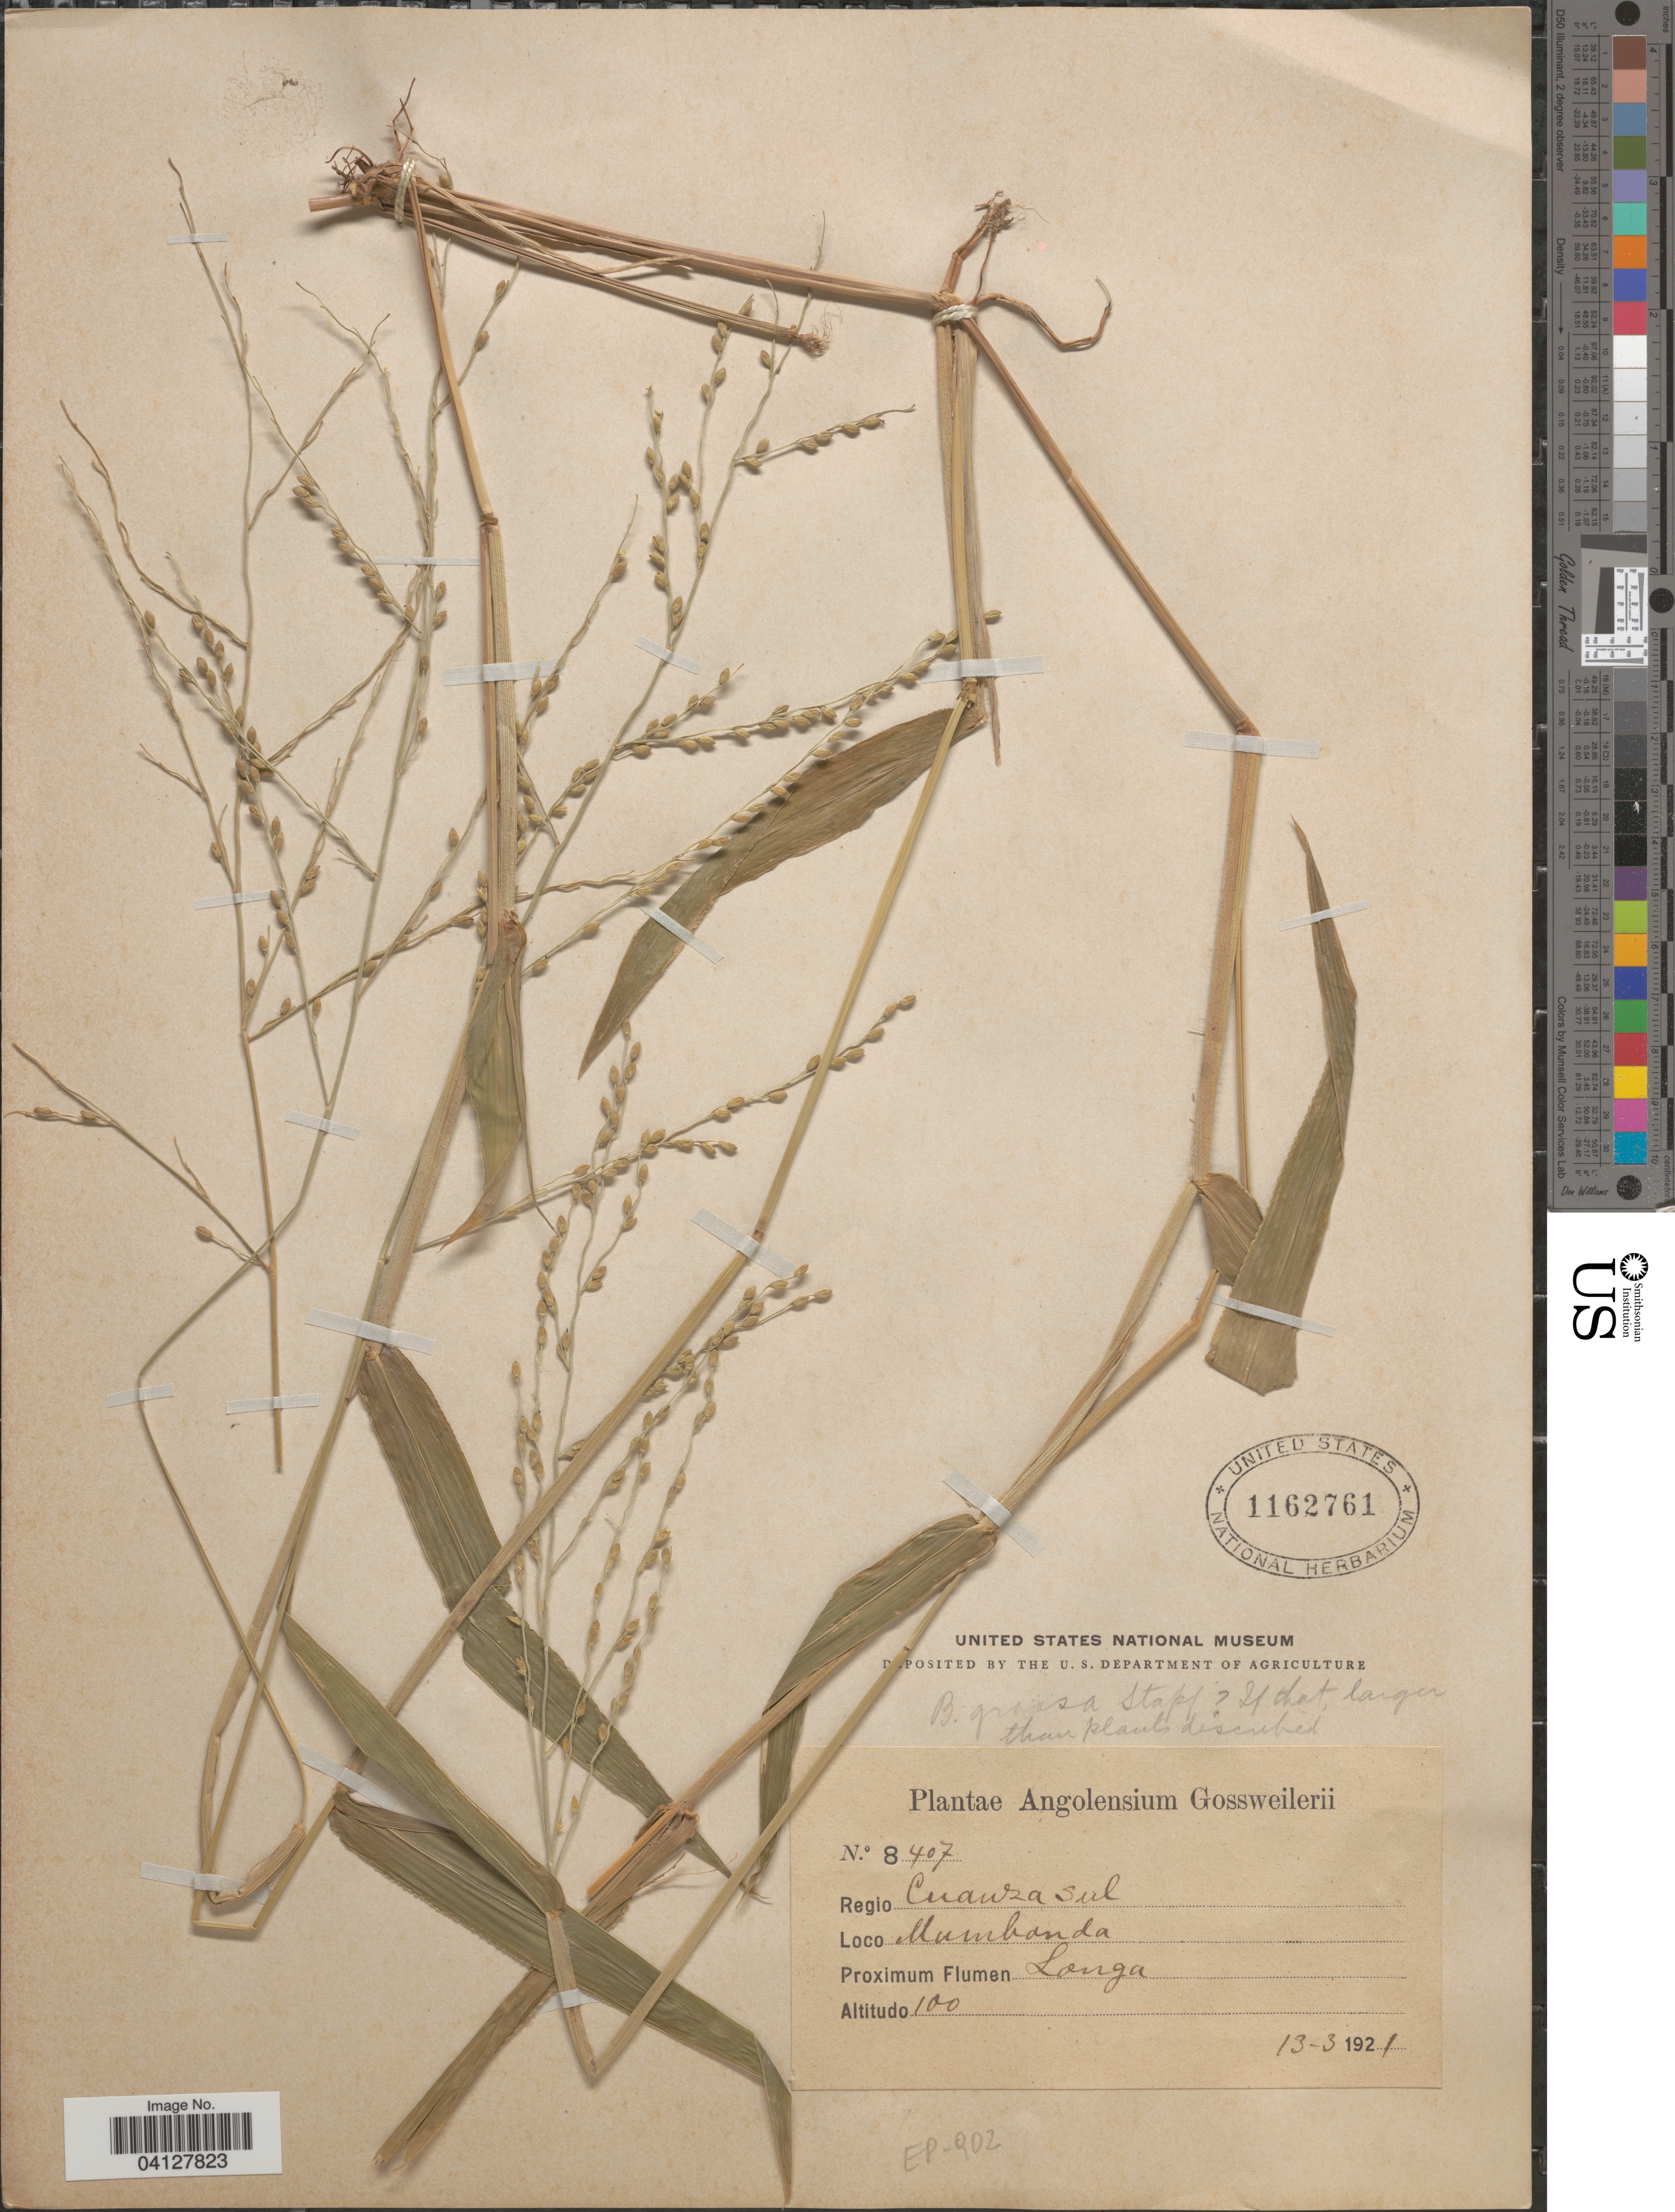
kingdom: Plantae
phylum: Tracheophyta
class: Liliopsida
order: Poales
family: Poaceae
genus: Brachiaria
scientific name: Brachiaria grossa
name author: Stapf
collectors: -. Gossweiler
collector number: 8407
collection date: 1921-03-13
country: Angola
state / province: Cuanza Sul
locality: Regio Cuanza Sul. Mumbanda. Proximum Flumen Longa.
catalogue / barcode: US 1162761